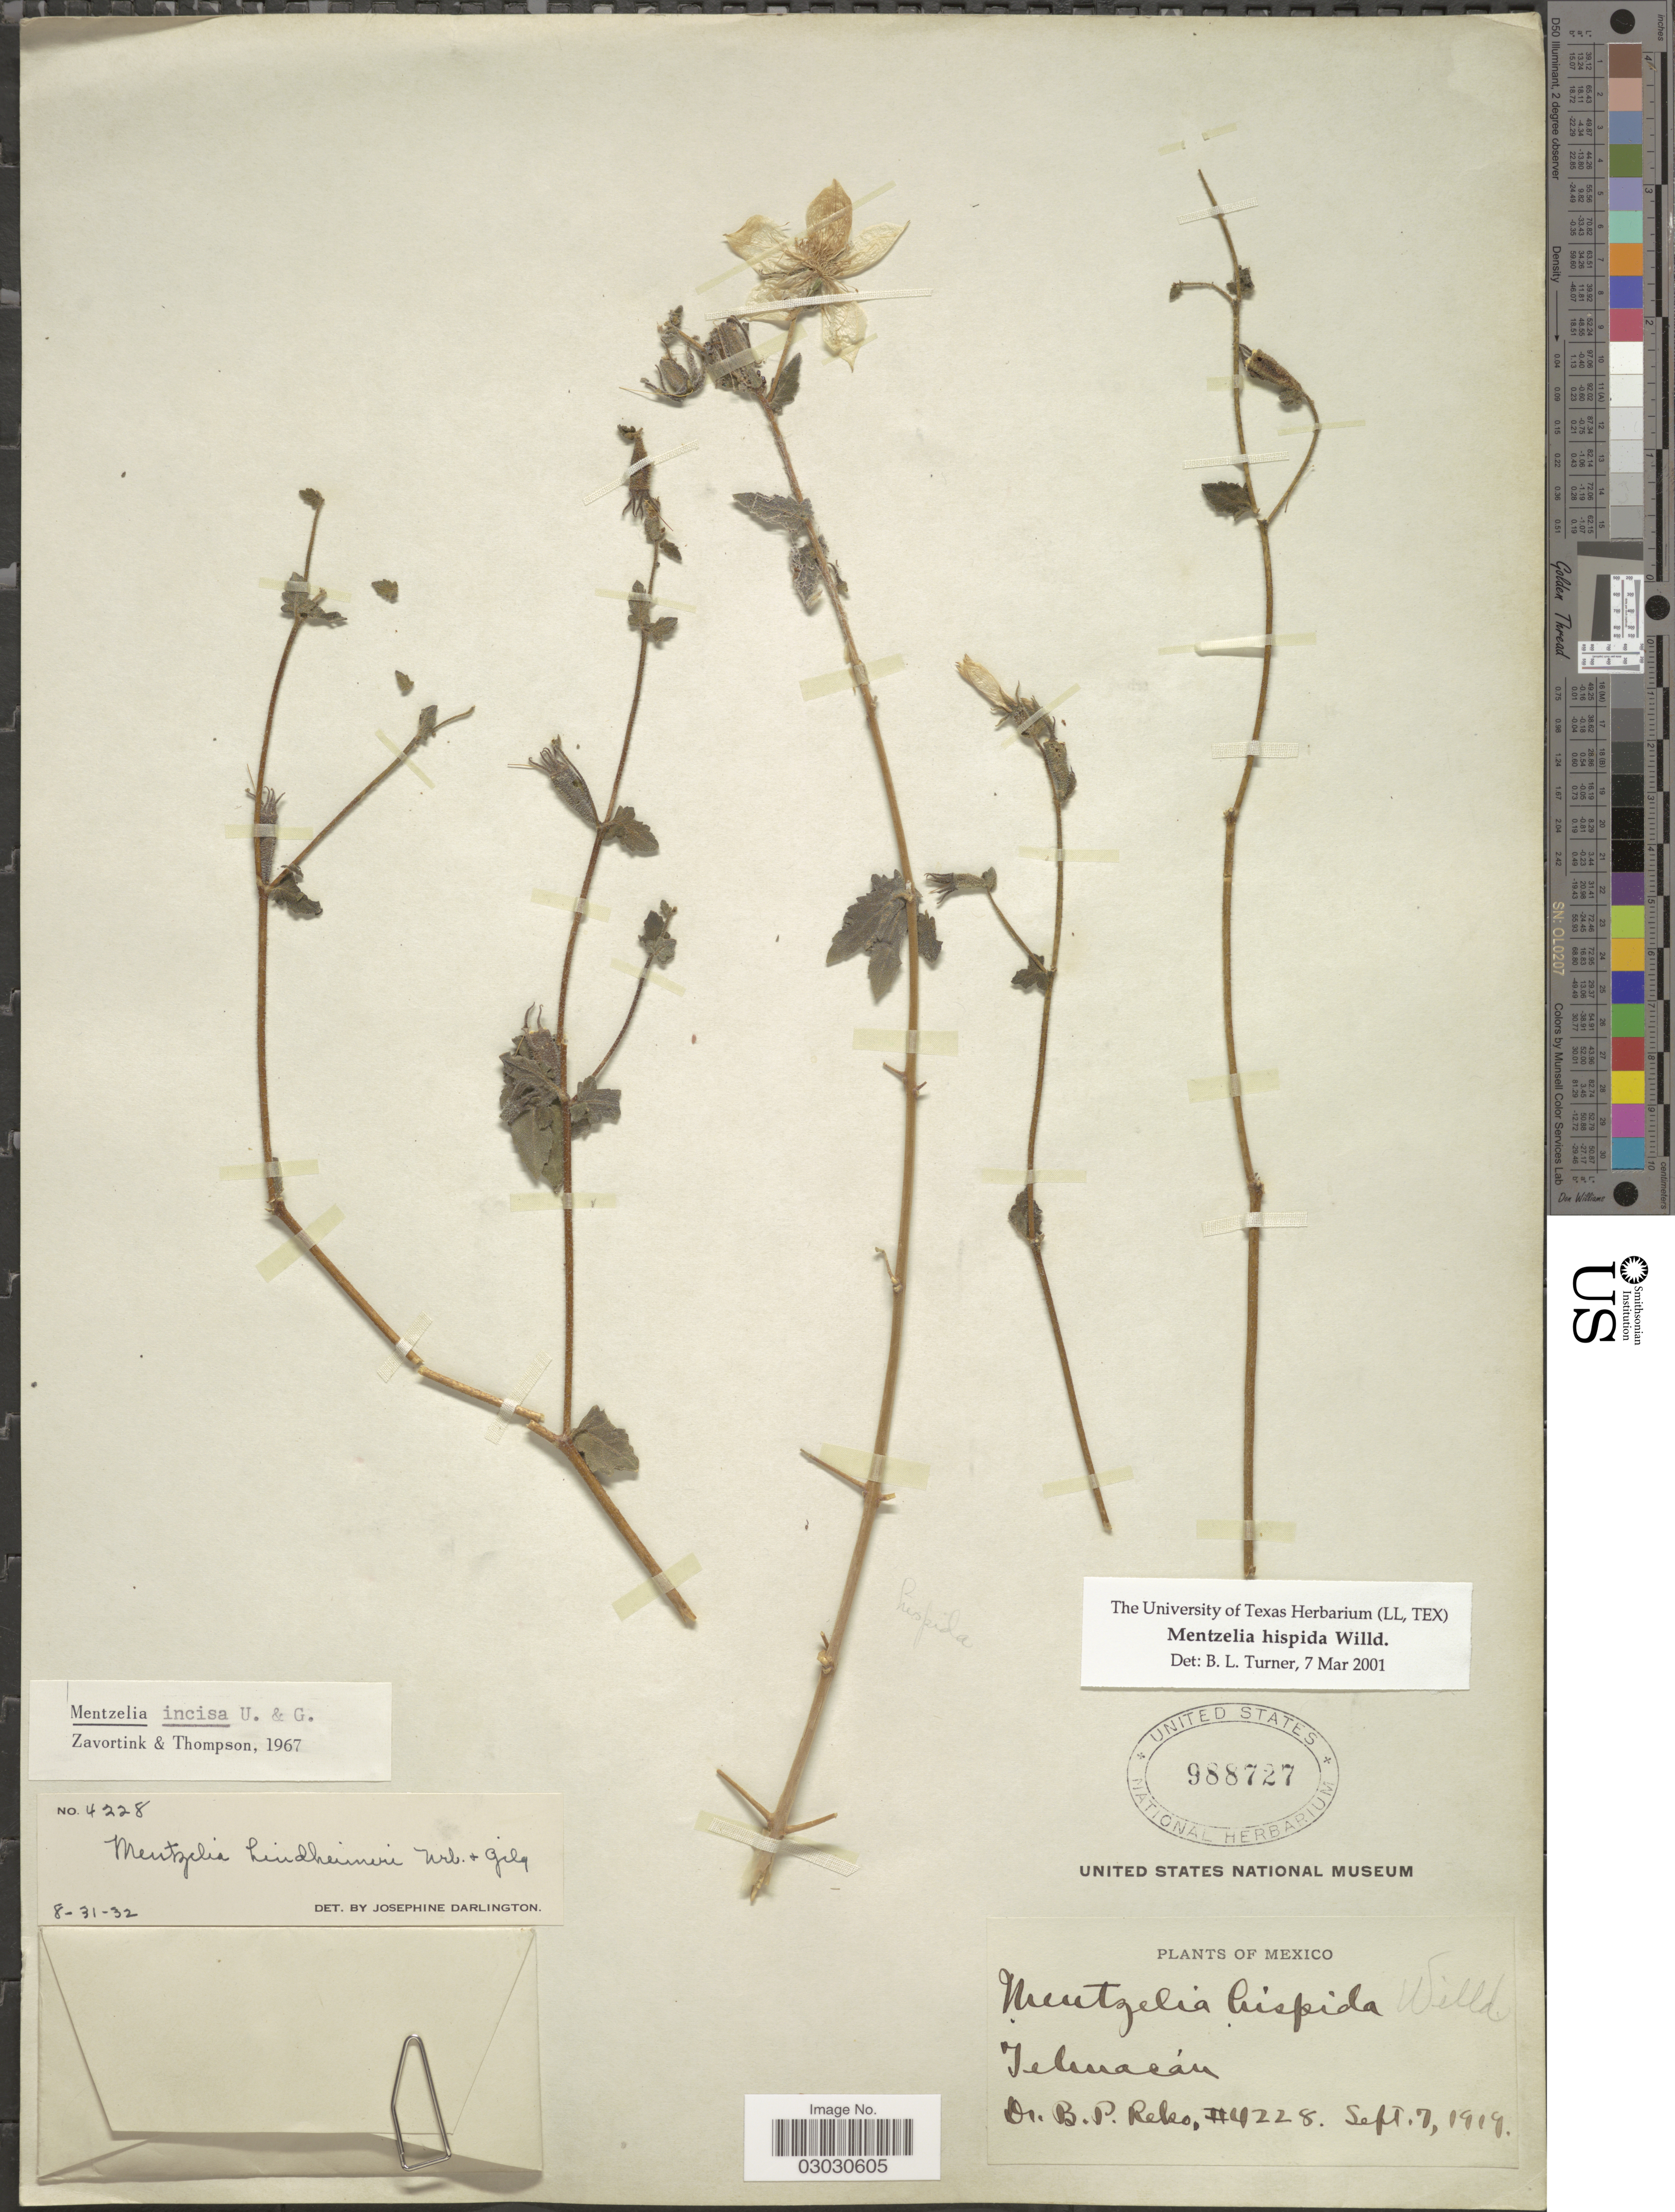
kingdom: Plantae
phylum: Tracheophyta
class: Magnoliopsida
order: Cornales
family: Loasaceae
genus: Mentzelia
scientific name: Mentzelia hispida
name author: Willd.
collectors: B. P. Reko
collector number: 4228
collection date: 1919-09-07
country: Mexico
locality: Tehuacán.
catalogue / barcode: US 988727